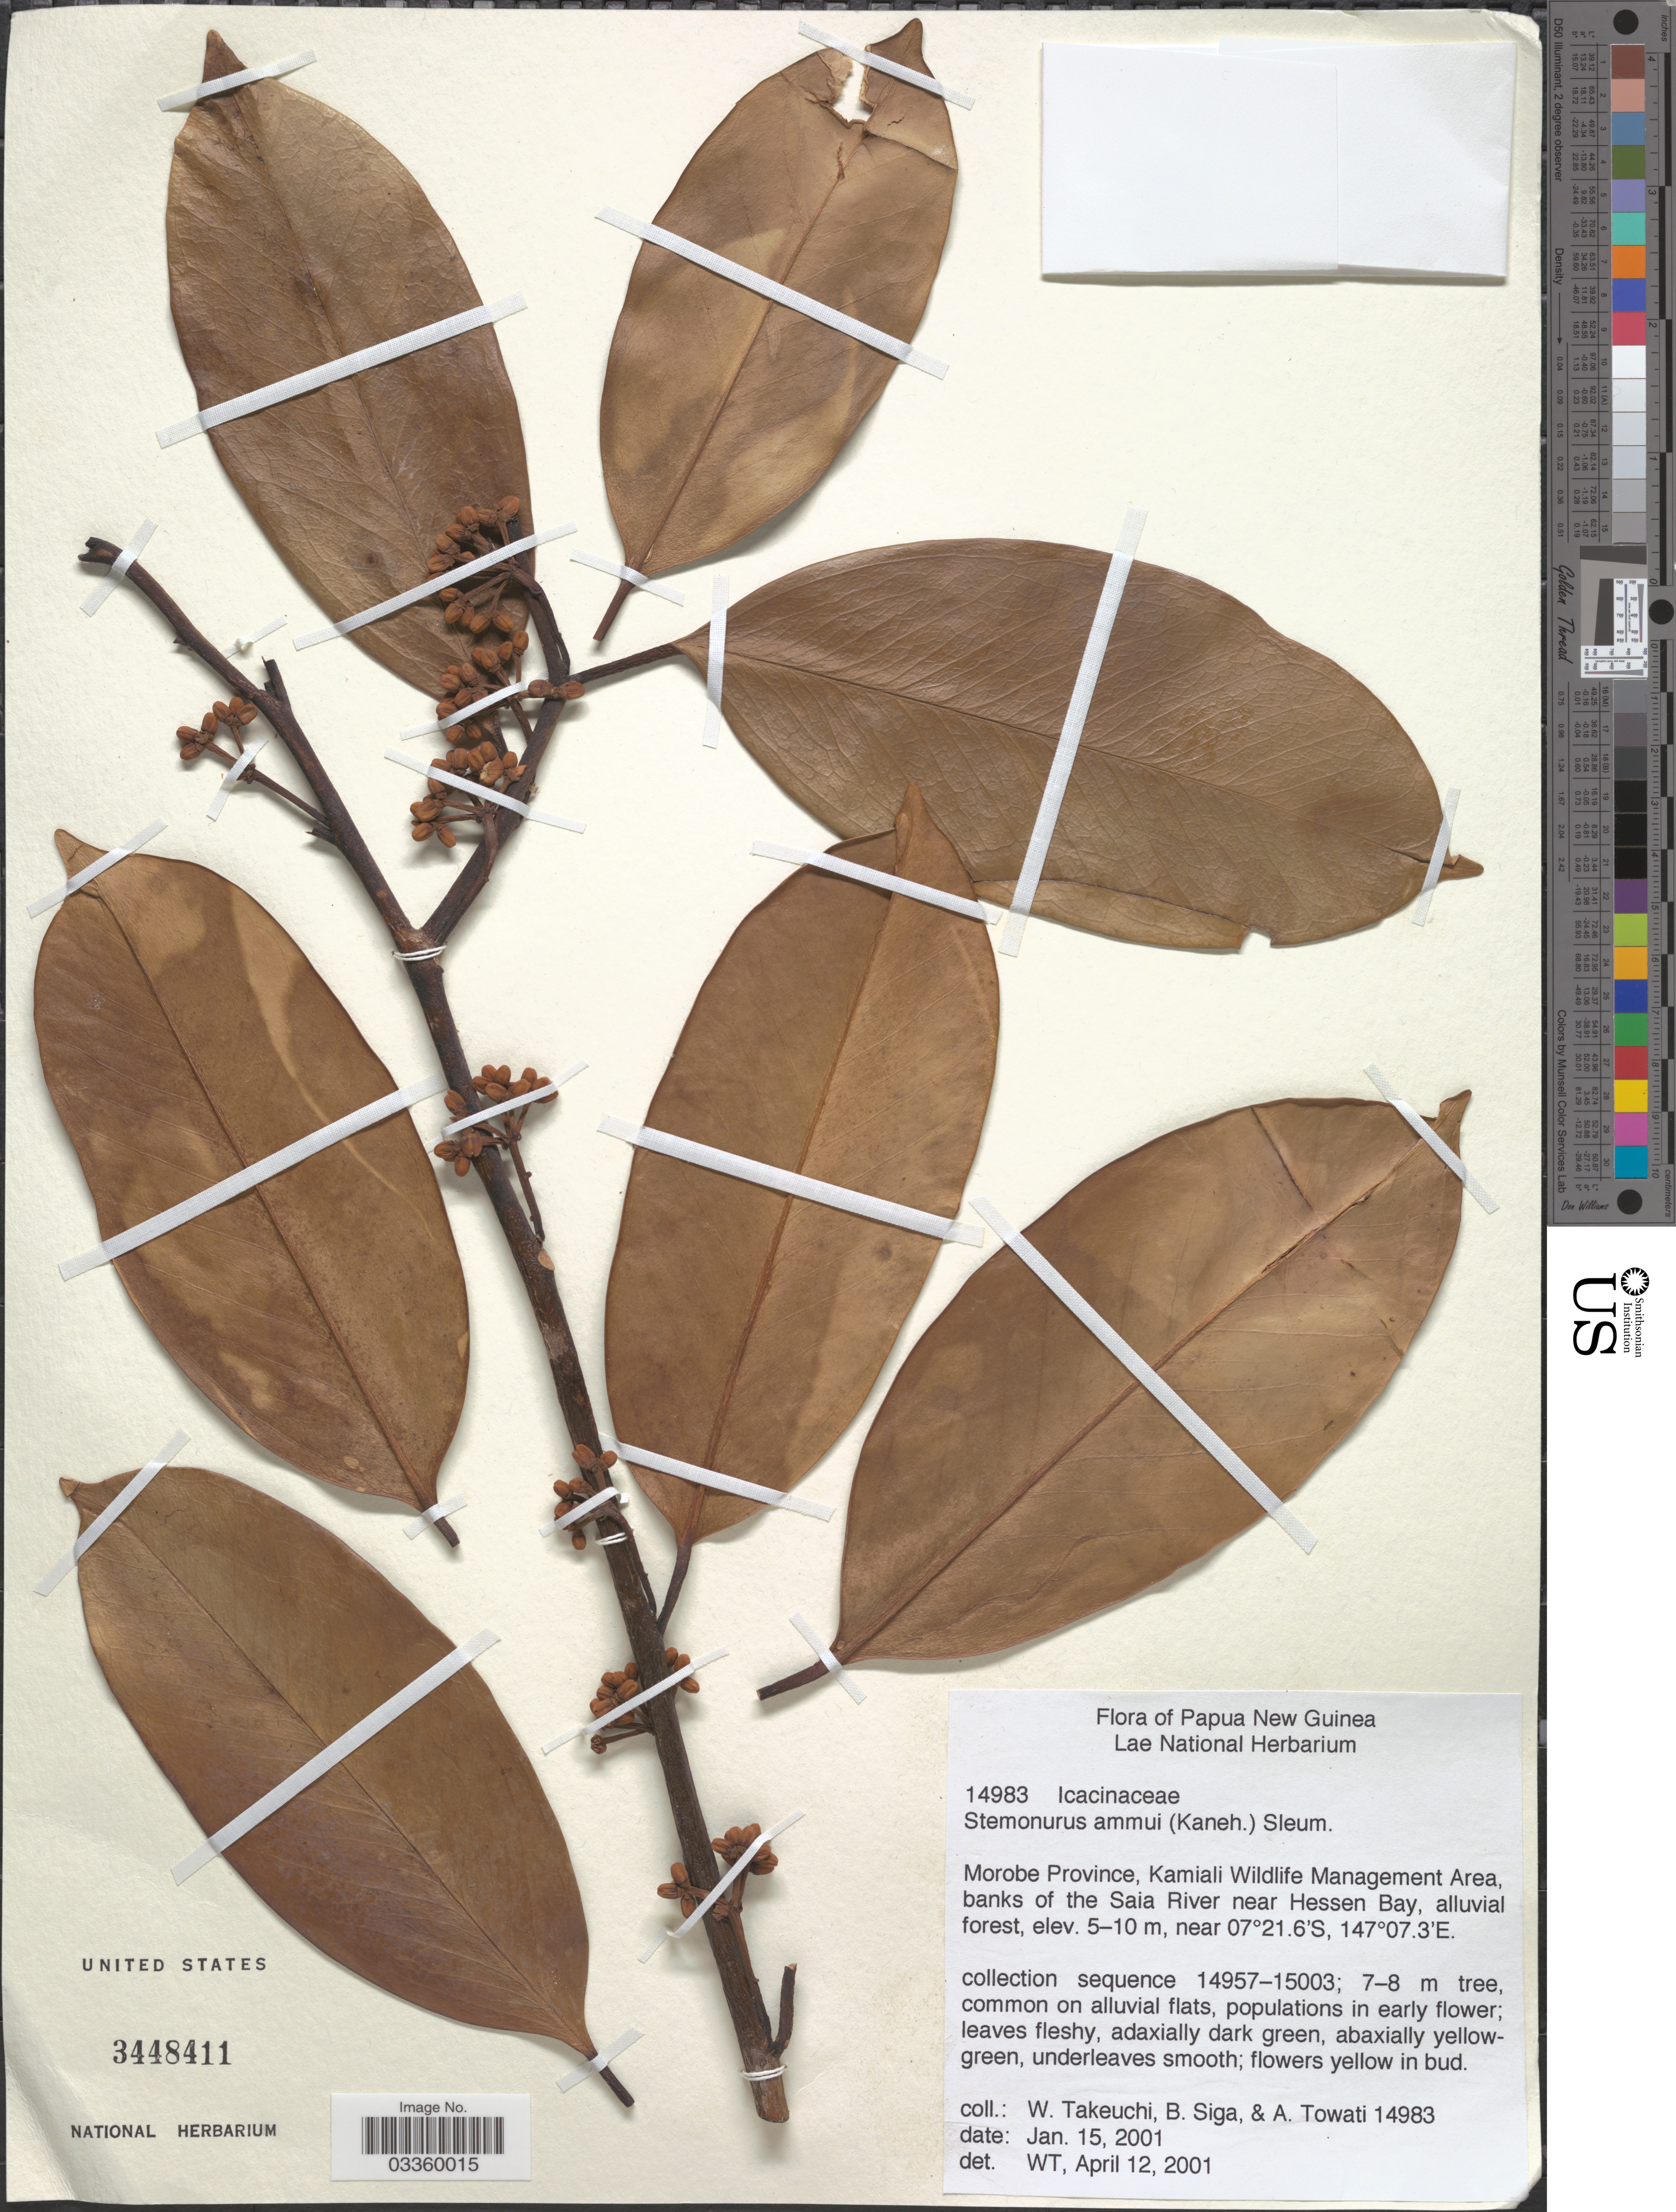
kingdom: Plantae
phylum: Tracheophyta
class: Magnoliopsida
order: Cardiopteridales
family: Stemonuraceae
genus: Stemonurus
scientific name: Stemonurus ammui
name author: (Kaneh.) Sleumer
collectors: W. Takeuchi, B. Siga & A. Towati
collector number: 14983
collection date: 2001-01-15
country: Papua New Guinea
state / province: Morobe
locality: Kamiali Wildlife Management Area, banks of the Saia River near Hessen Bay.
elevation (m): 5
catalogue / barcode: US 3448411